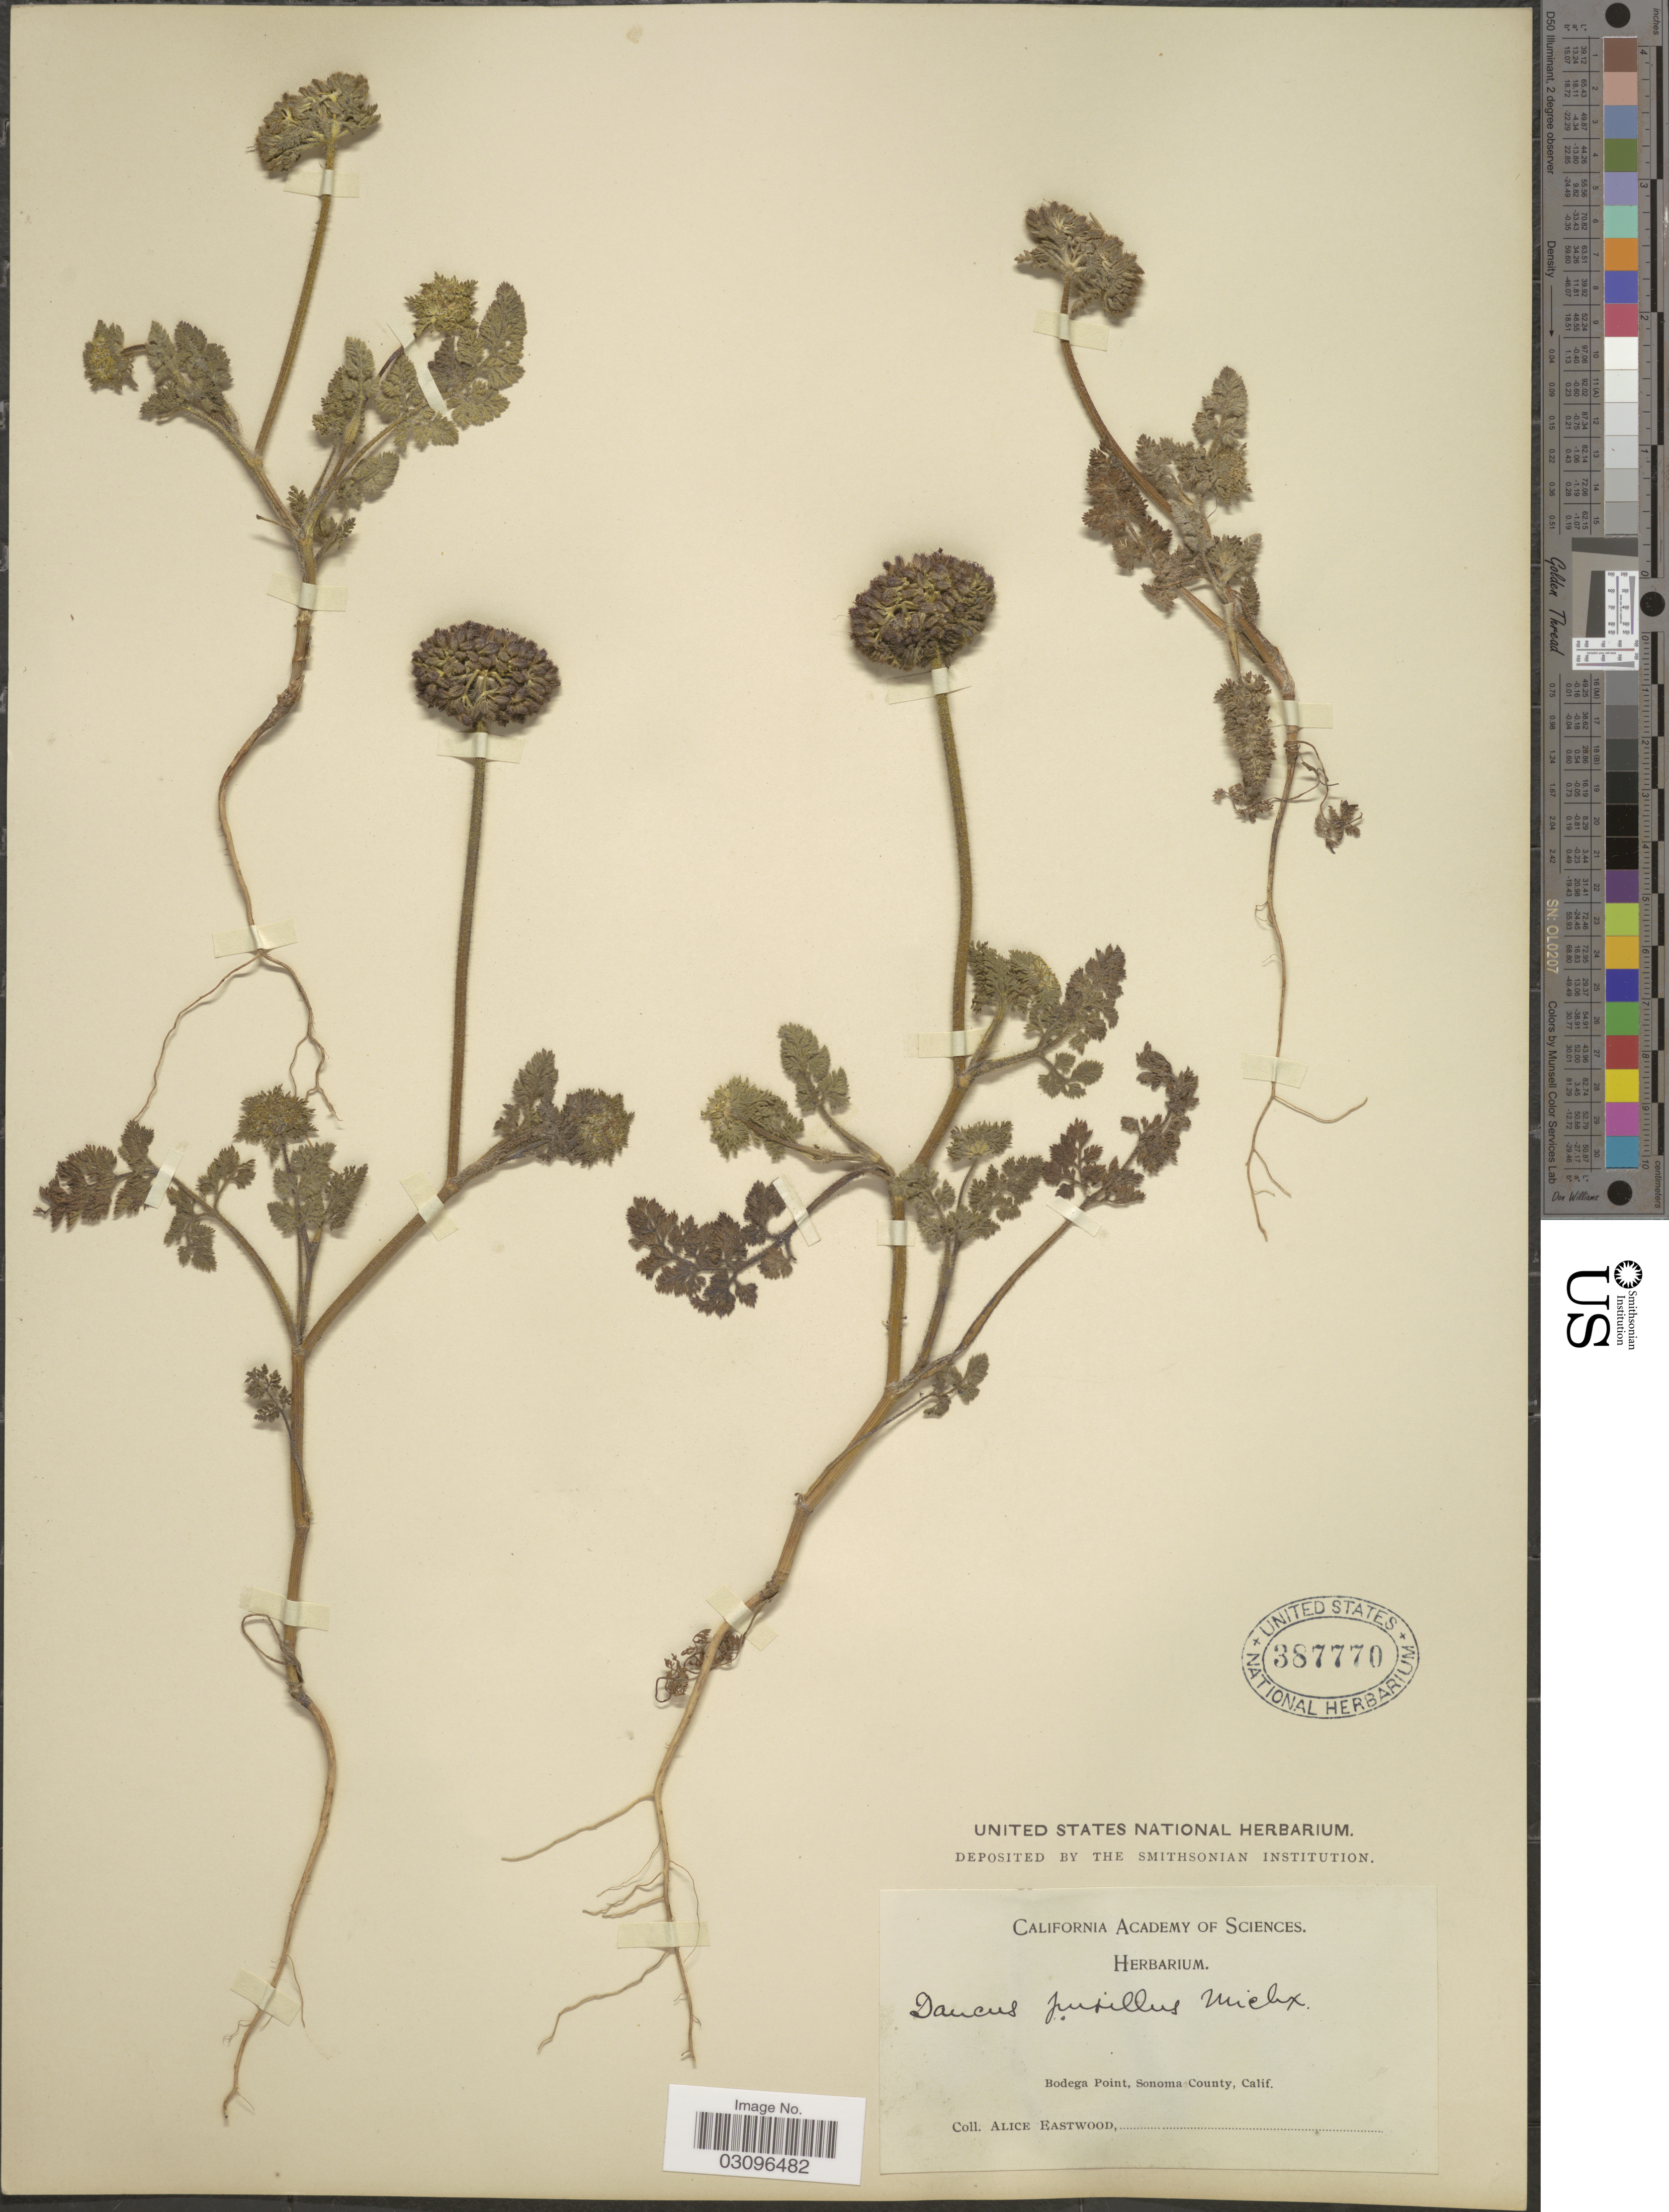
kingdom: Plantae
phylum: Tracheophyta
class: Magnoliopsida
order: Apiales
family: Apiaceae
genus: Daucus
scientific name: Daucus pusillus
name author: Michx.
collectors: A. Eastwood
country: United States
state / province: California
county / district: Sonoma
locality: Bodega Point, Sonoma County.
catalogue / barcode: US 387770